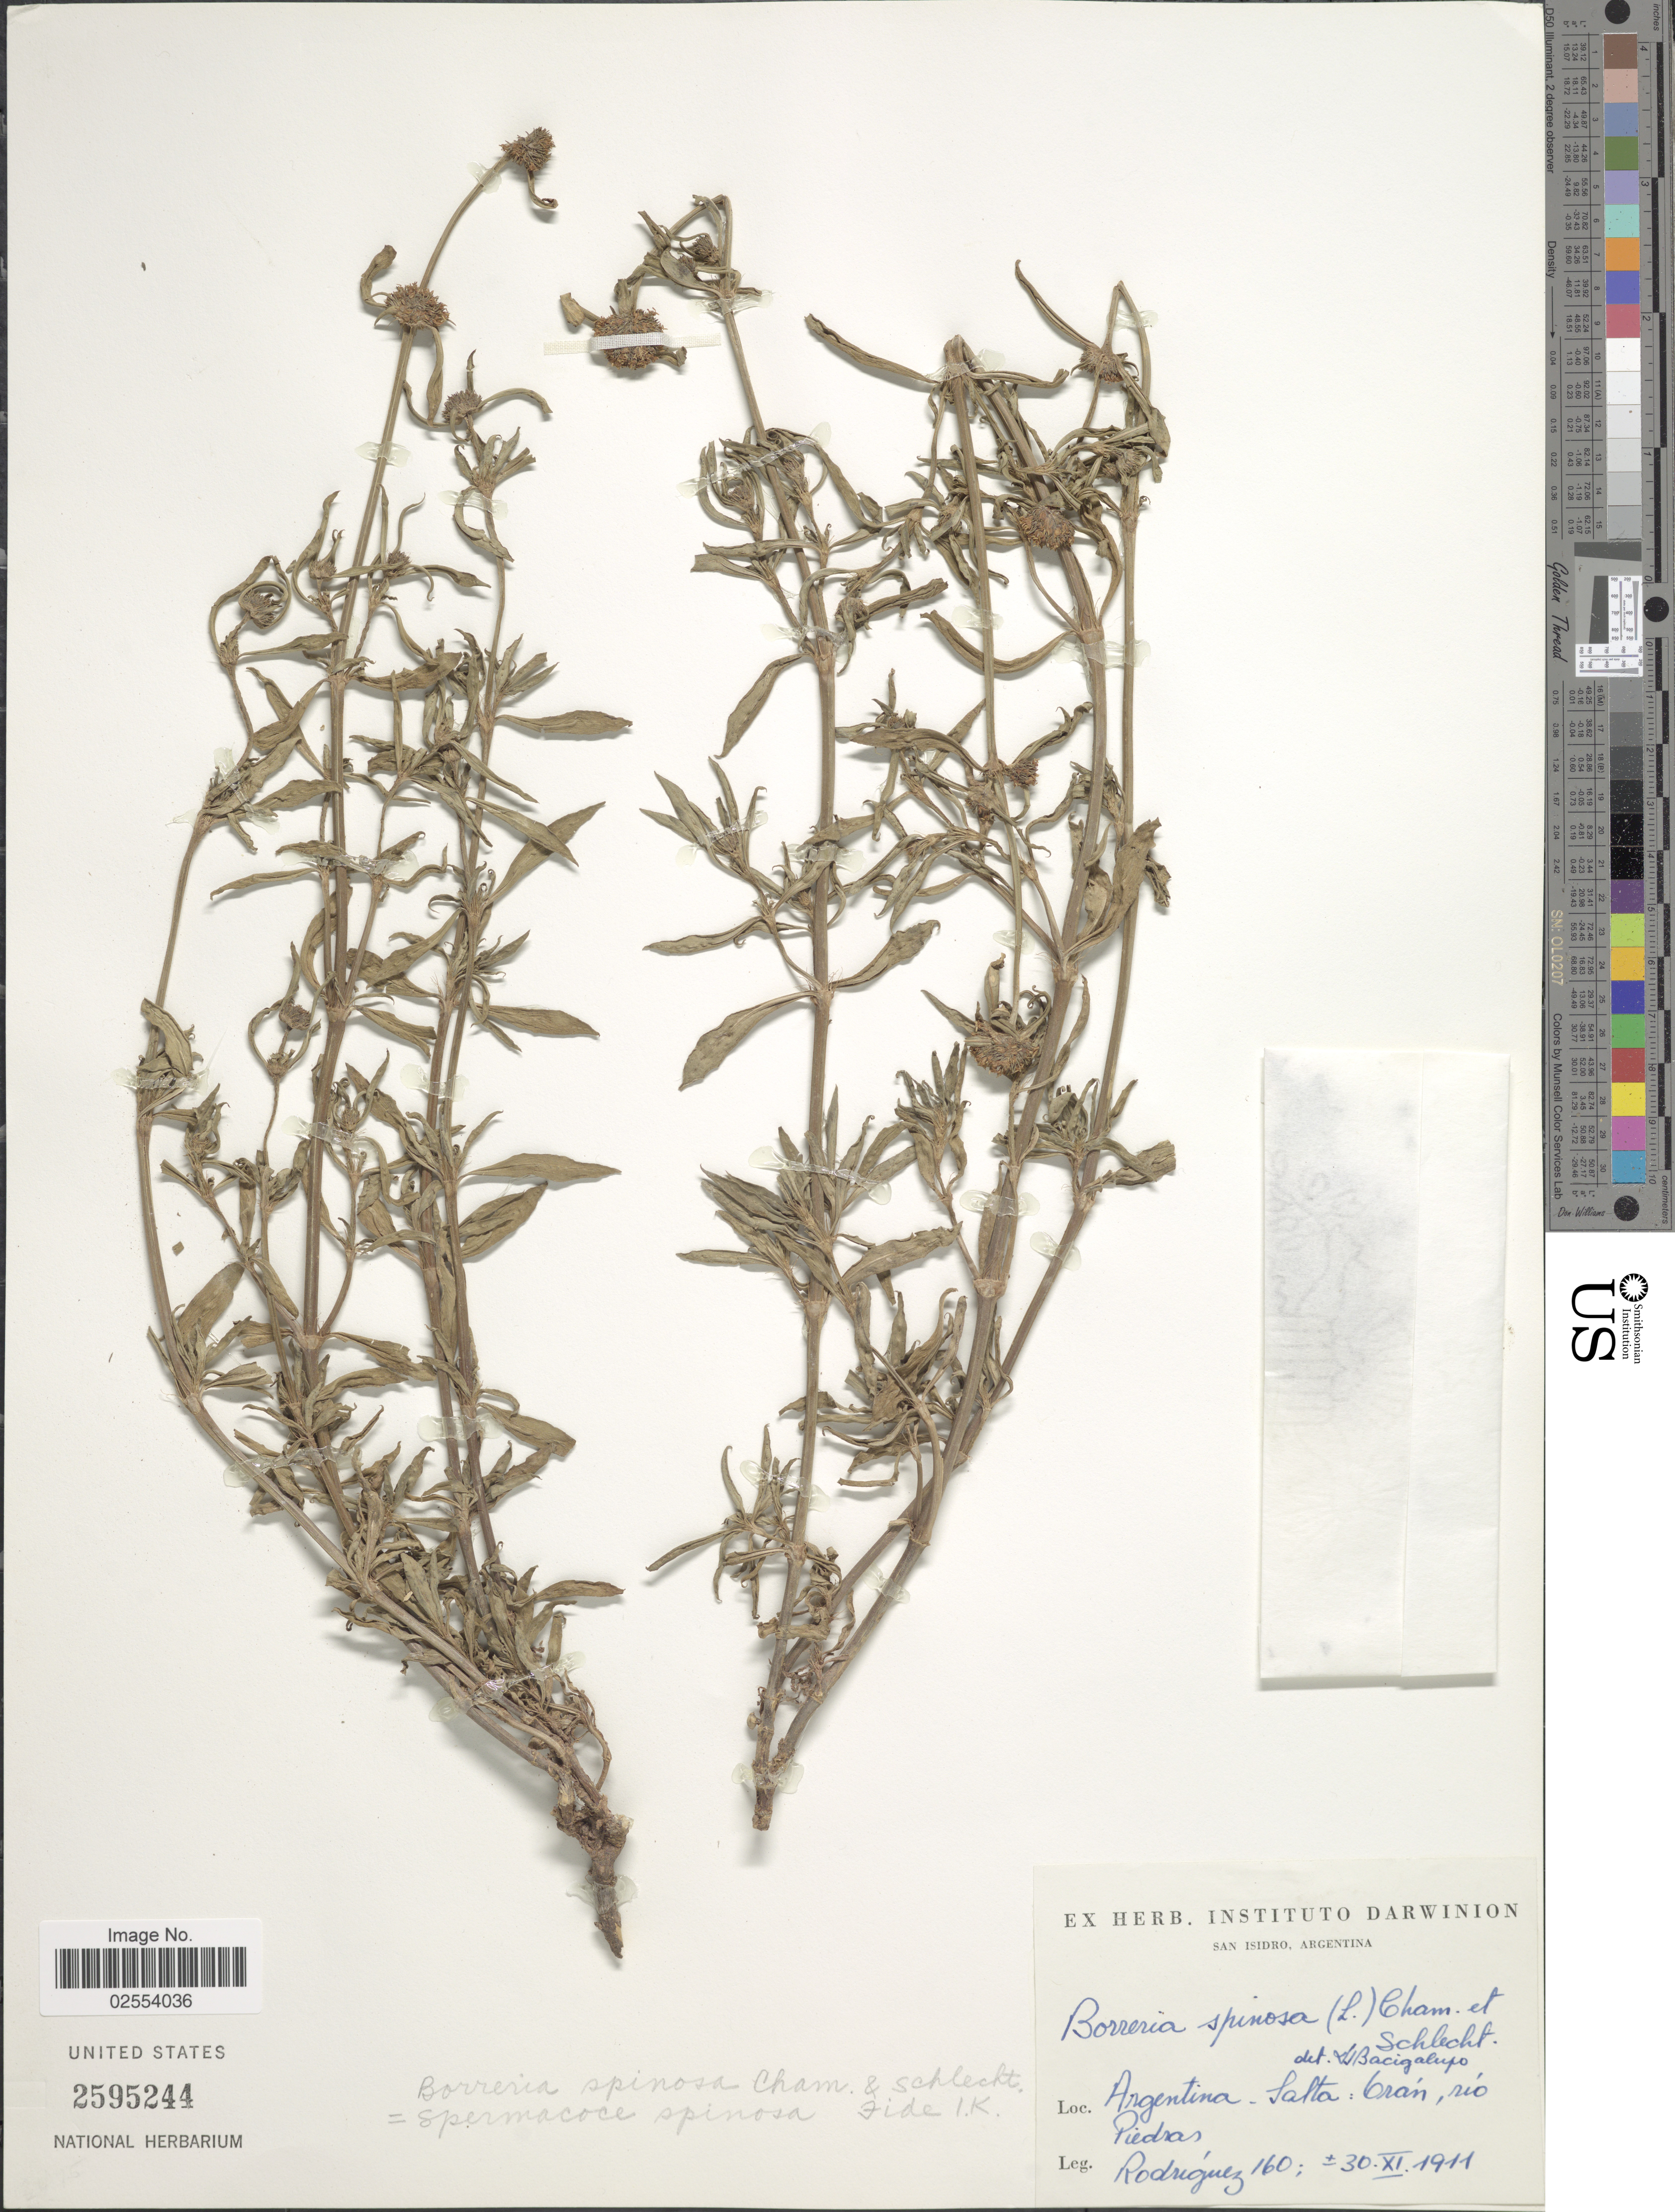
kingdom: Plantae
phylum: Tracheophyta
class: Magnoliopsida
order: Gentianales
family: Rubiaceae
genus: Spermacoce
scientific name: Spermacoce spinosa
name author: Jacq.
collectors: Rodriguez, --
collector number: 160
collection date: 1911-11-30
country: Argentina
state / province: Salta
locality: Orán, rio Piedras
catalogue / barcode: US 2595244